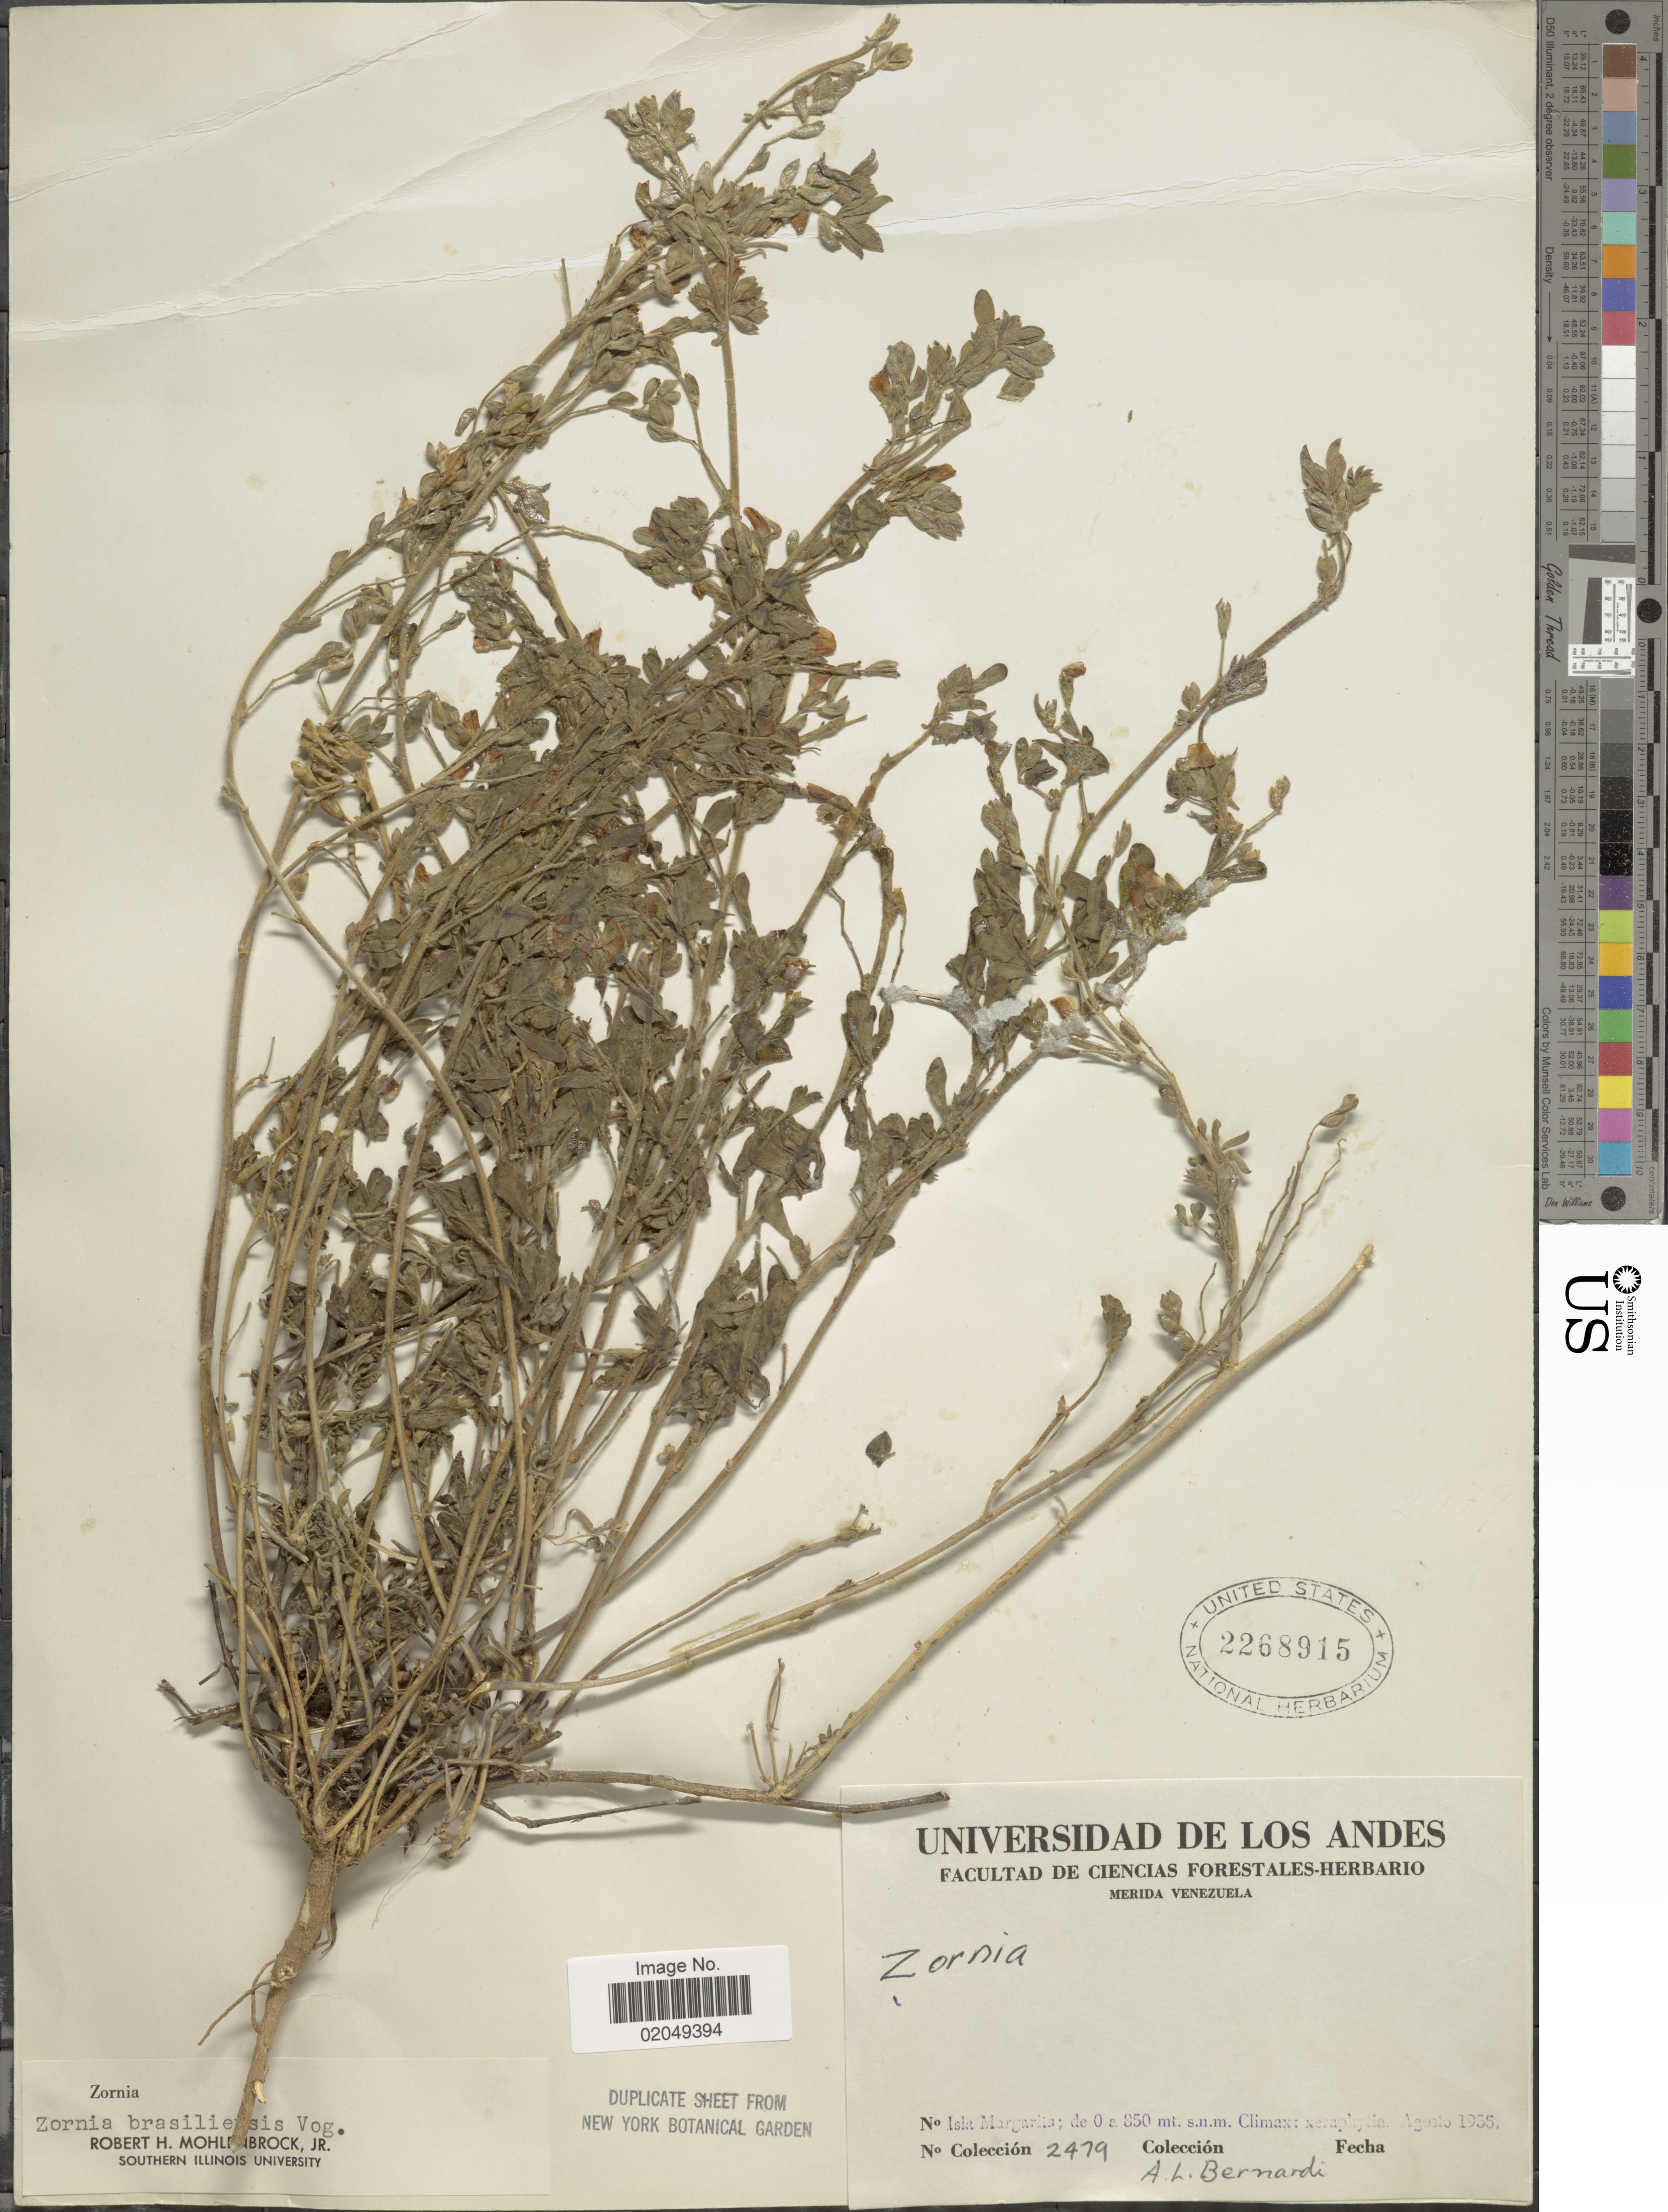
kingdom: Plantae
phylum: Tracheophyta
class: Magnoliopsida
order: Fabales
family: Fabaceae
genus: Zornia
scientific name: Zornia brasiliensis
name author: Vogel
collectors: A. L. Bernardi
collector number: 2479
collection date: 1955-08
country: Venezuela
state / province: Mérida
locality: Isla Margaritas, Climax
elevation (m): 0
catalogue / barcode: US 2268915